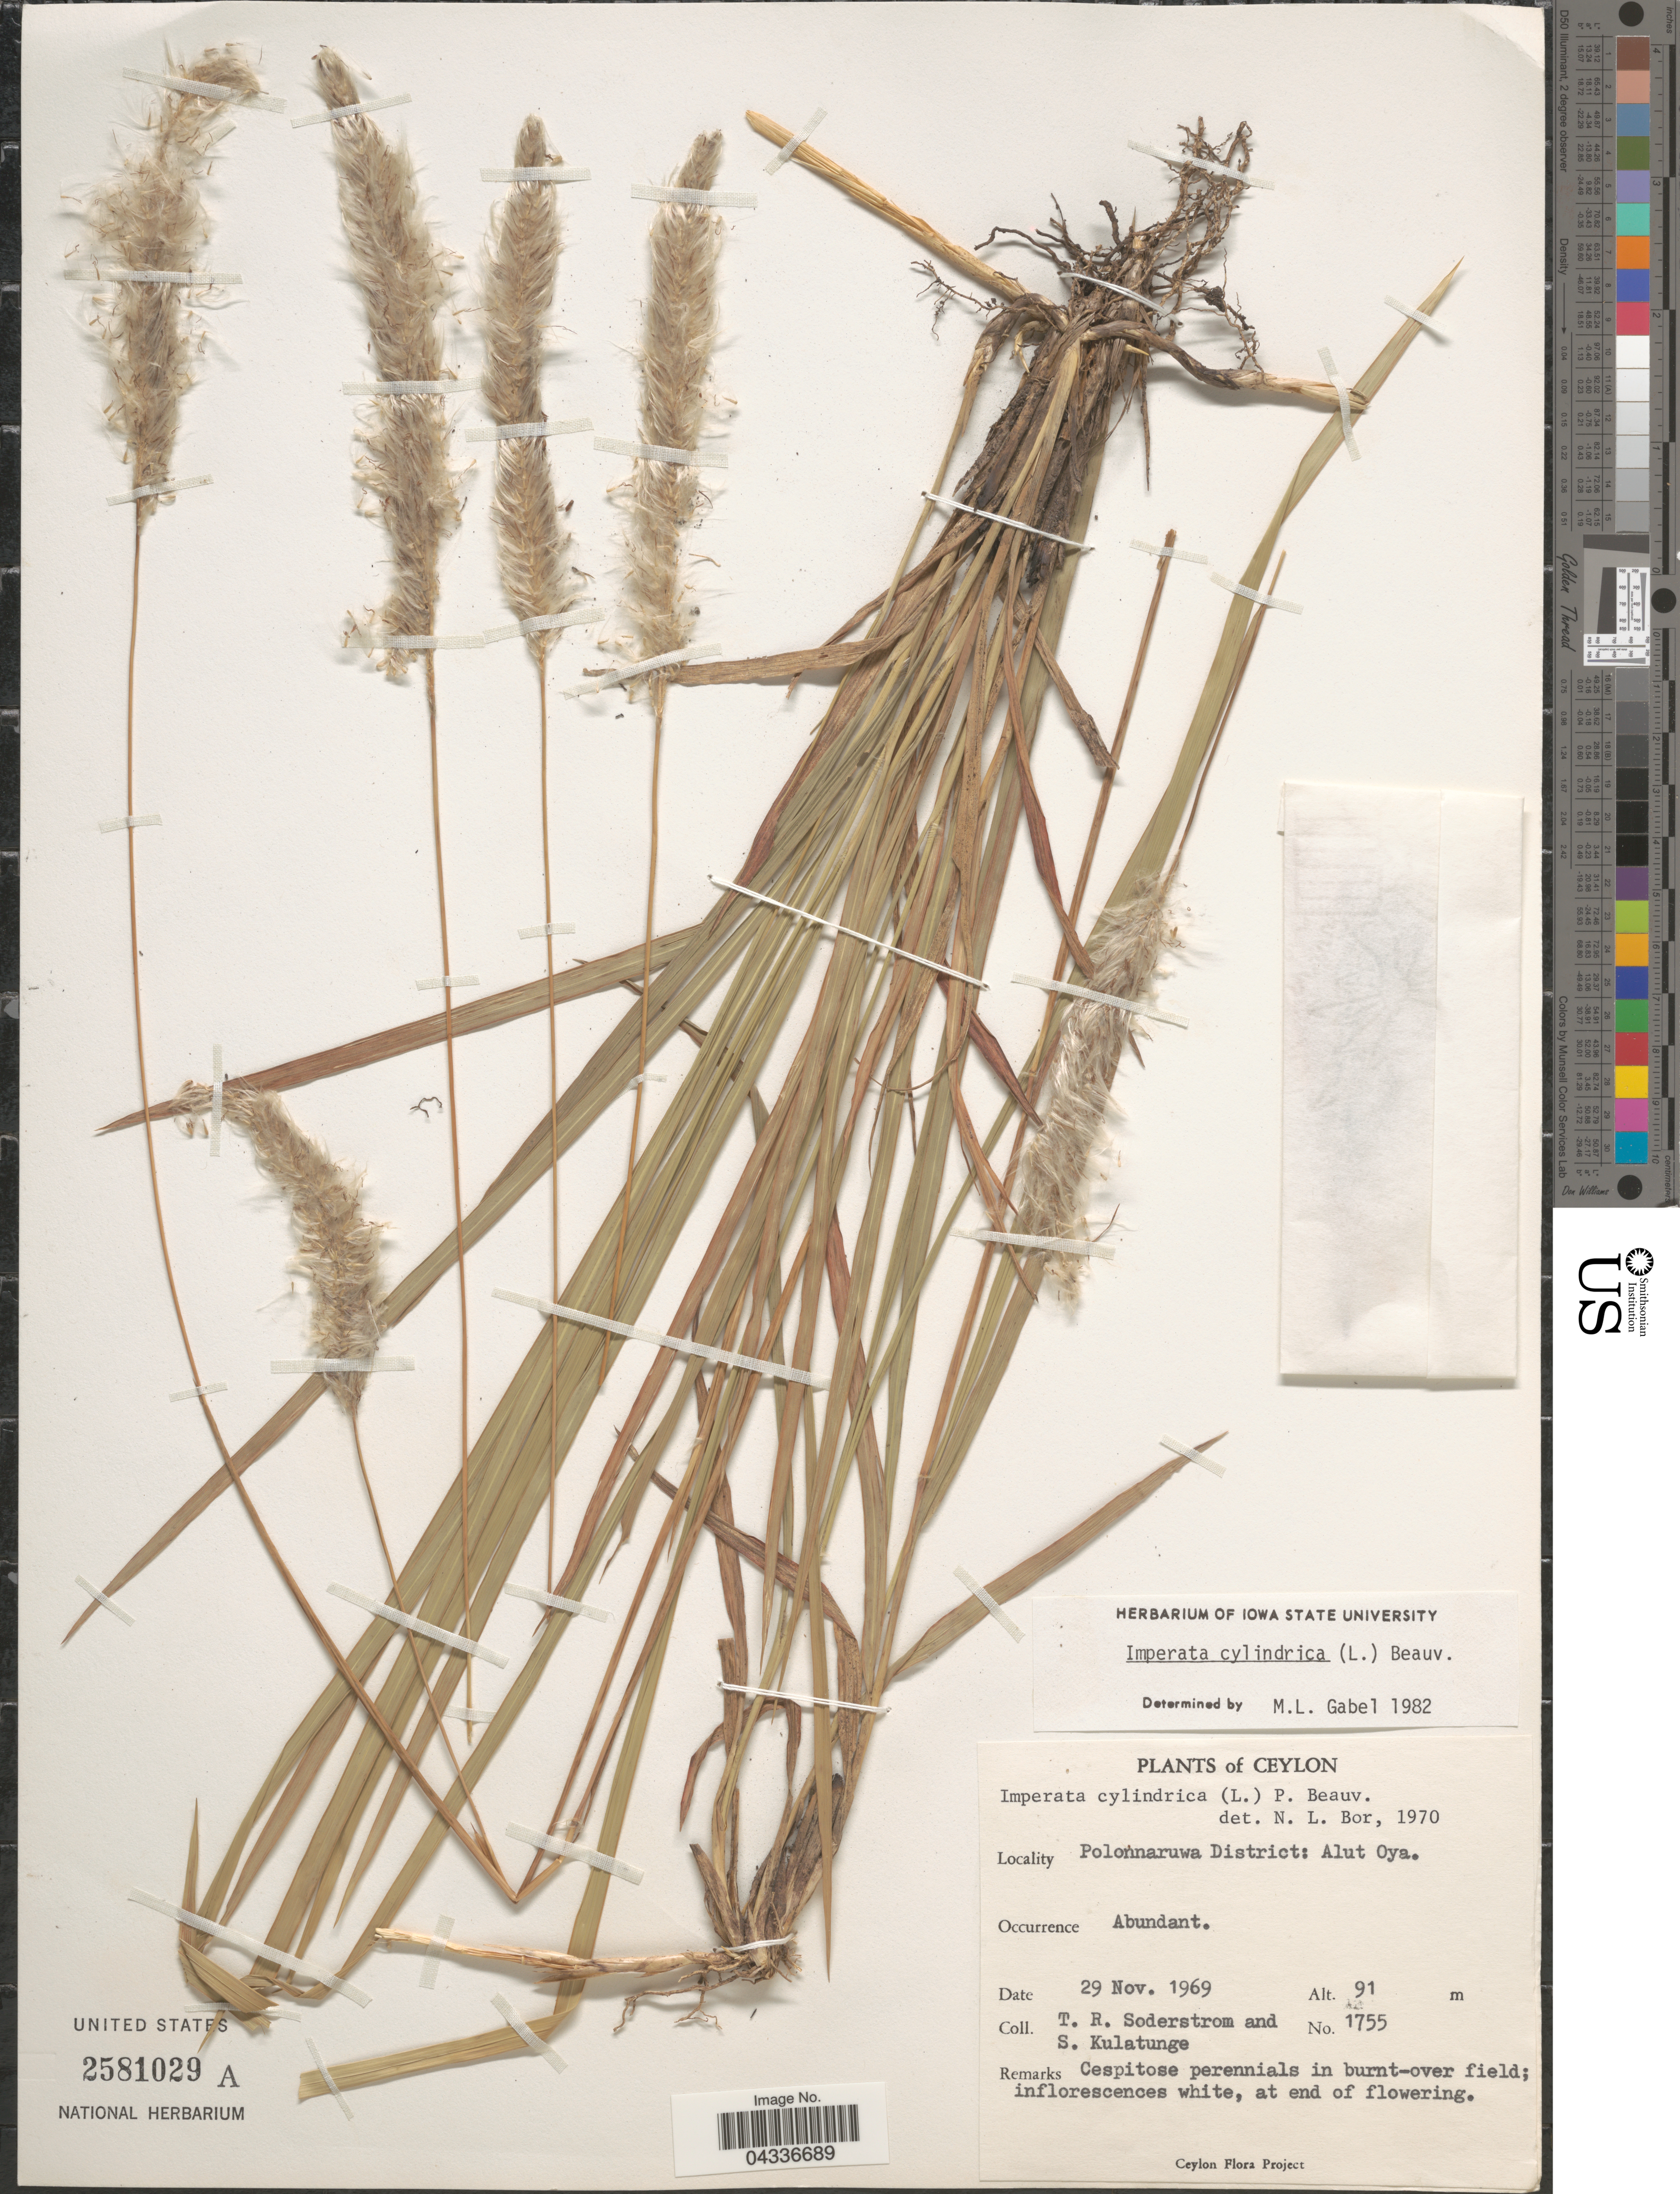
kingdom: Plantae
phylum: Tracheophyta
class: Liliopsida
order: Poales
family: Poaceae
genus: Imperata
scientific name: Imperata cylindrica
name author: (L.) P. Beauv.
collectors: T. R. Soderstrom & S. Kulatunge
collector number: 1755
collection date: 1969-11-29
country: Sri Lanka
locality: Ceylon. Polonnaruwa District: Alut Oya.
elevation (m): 91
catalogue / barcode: US 2581029A